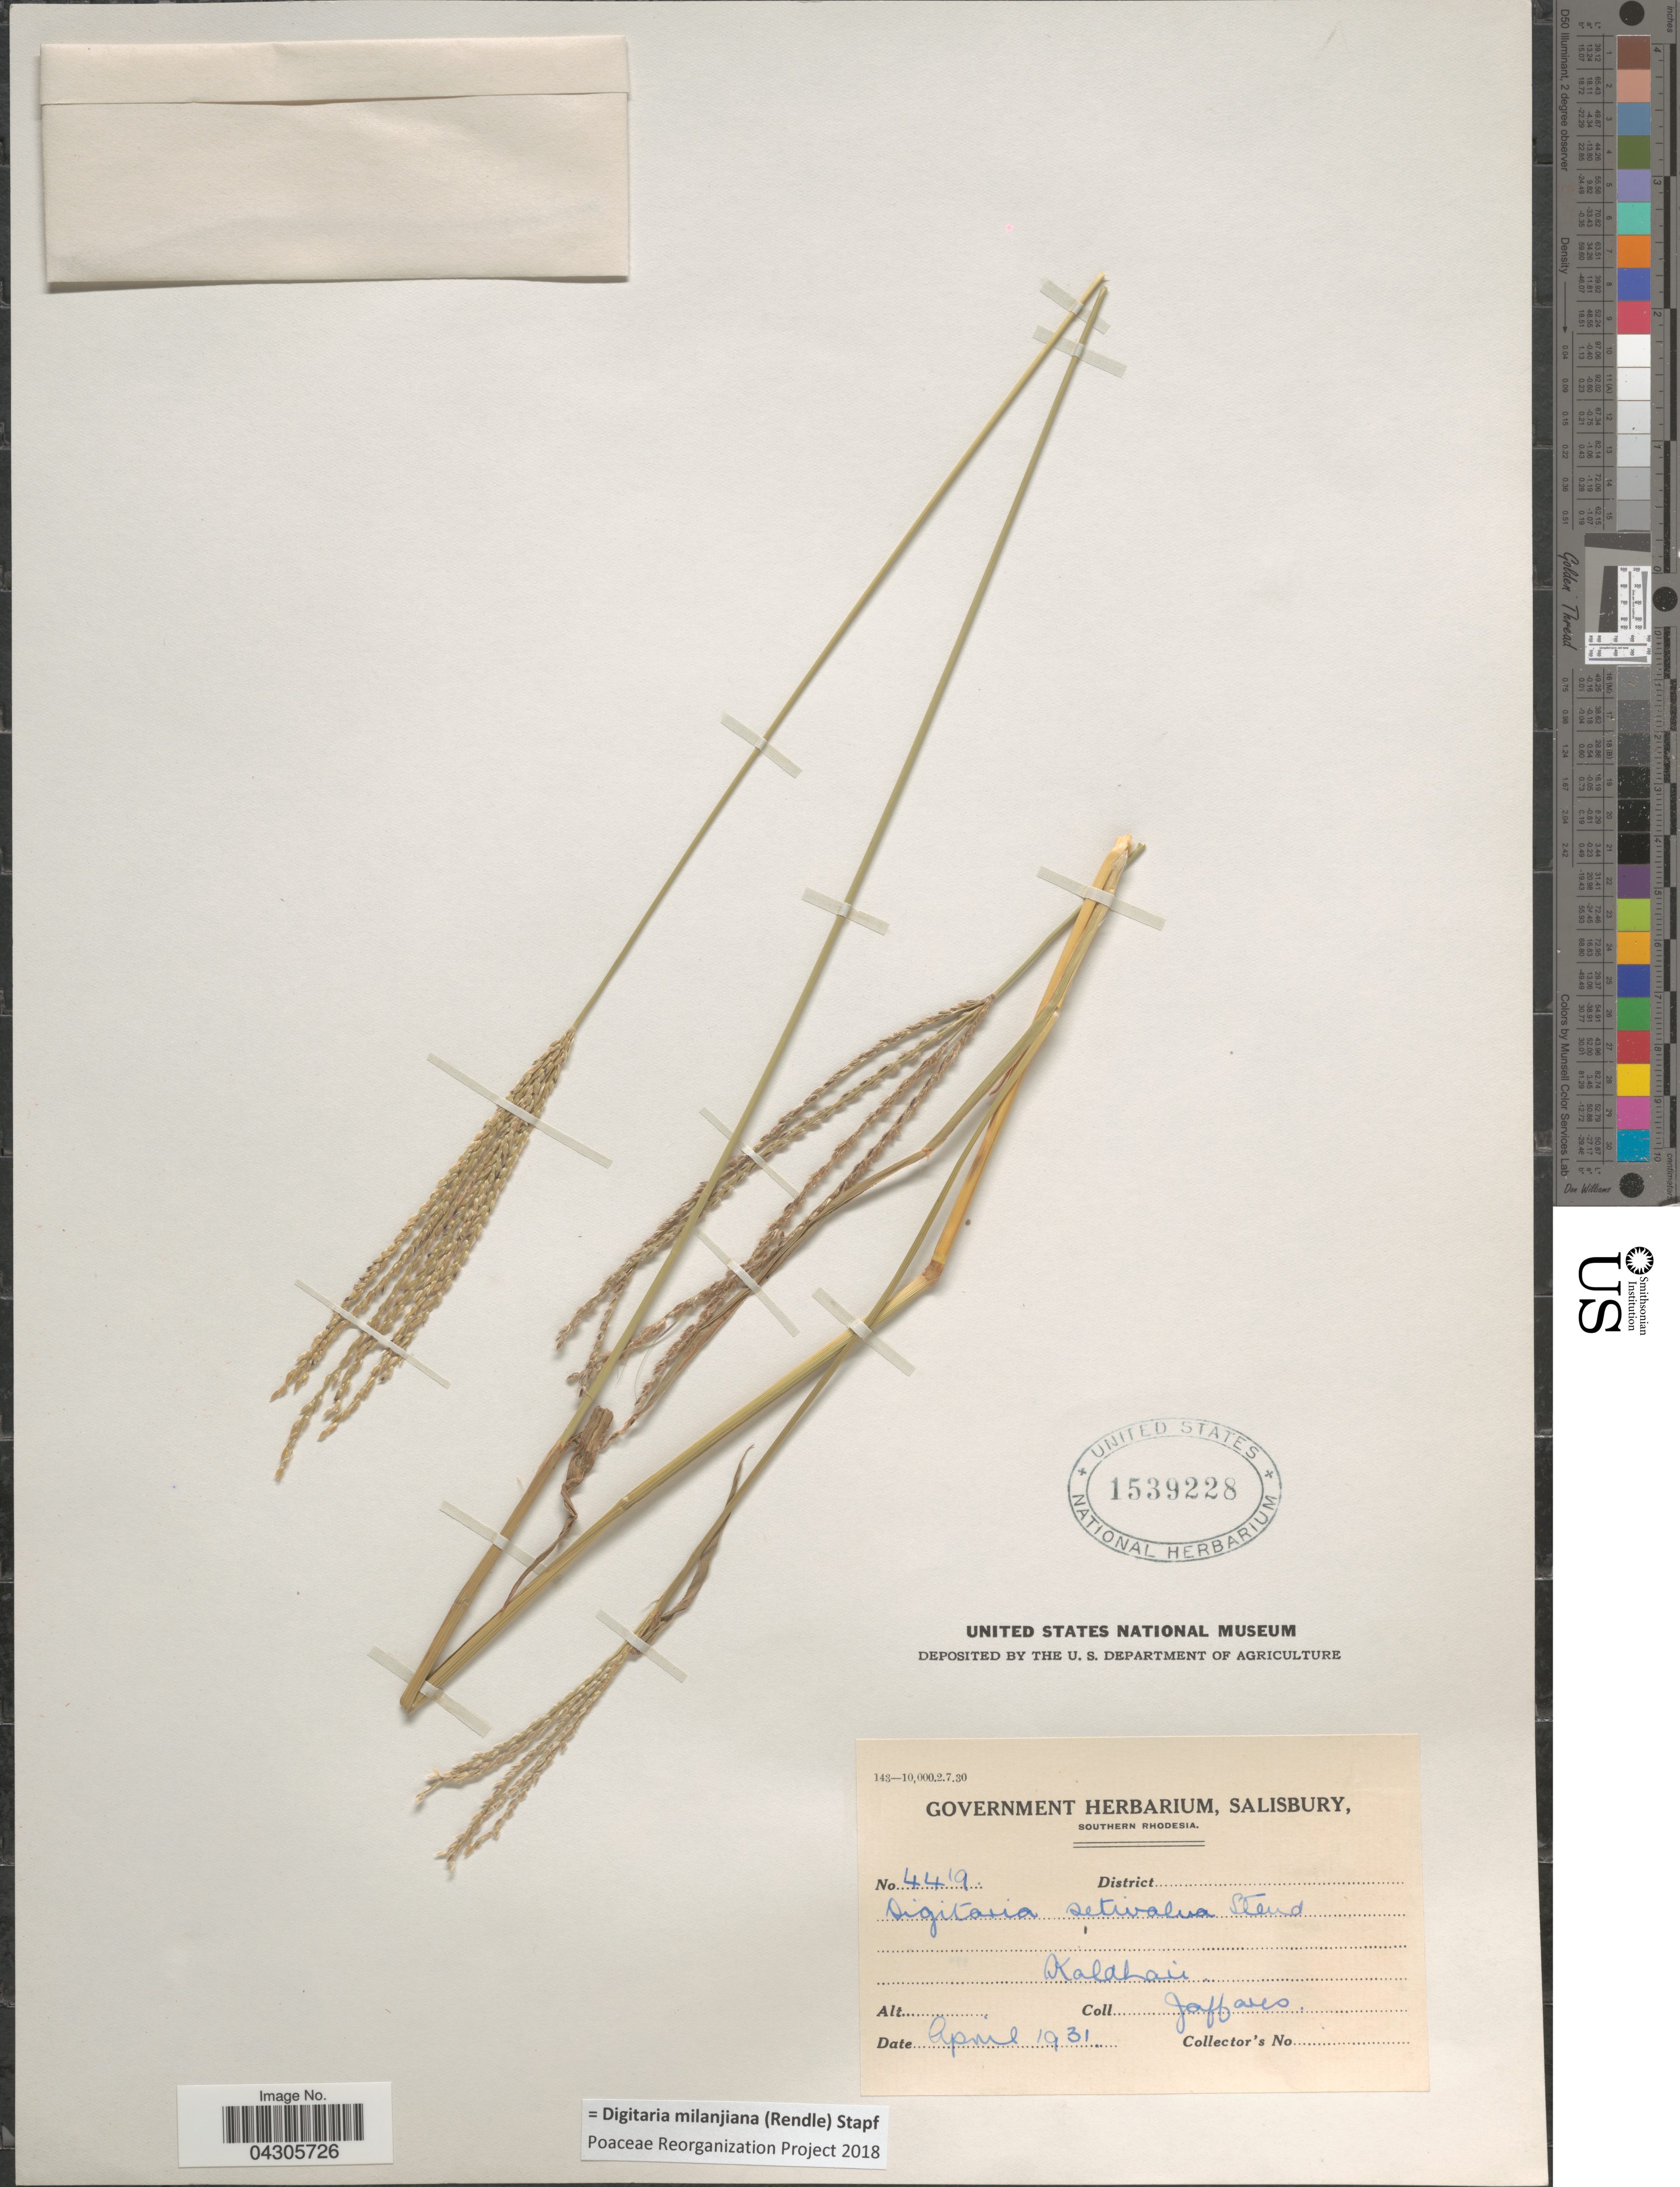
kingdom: Plantae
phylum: Tracheophyta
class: Liliopsida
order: Poales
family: Poaceae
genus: Digitaria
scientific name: Digitaria milanjiana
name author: (Rendle) Stapf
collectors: Jaffares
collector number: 4419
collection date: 1931-04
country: Zimbabwe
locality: Southern Rhodesia. Kalahari.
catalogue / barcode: US 1539228